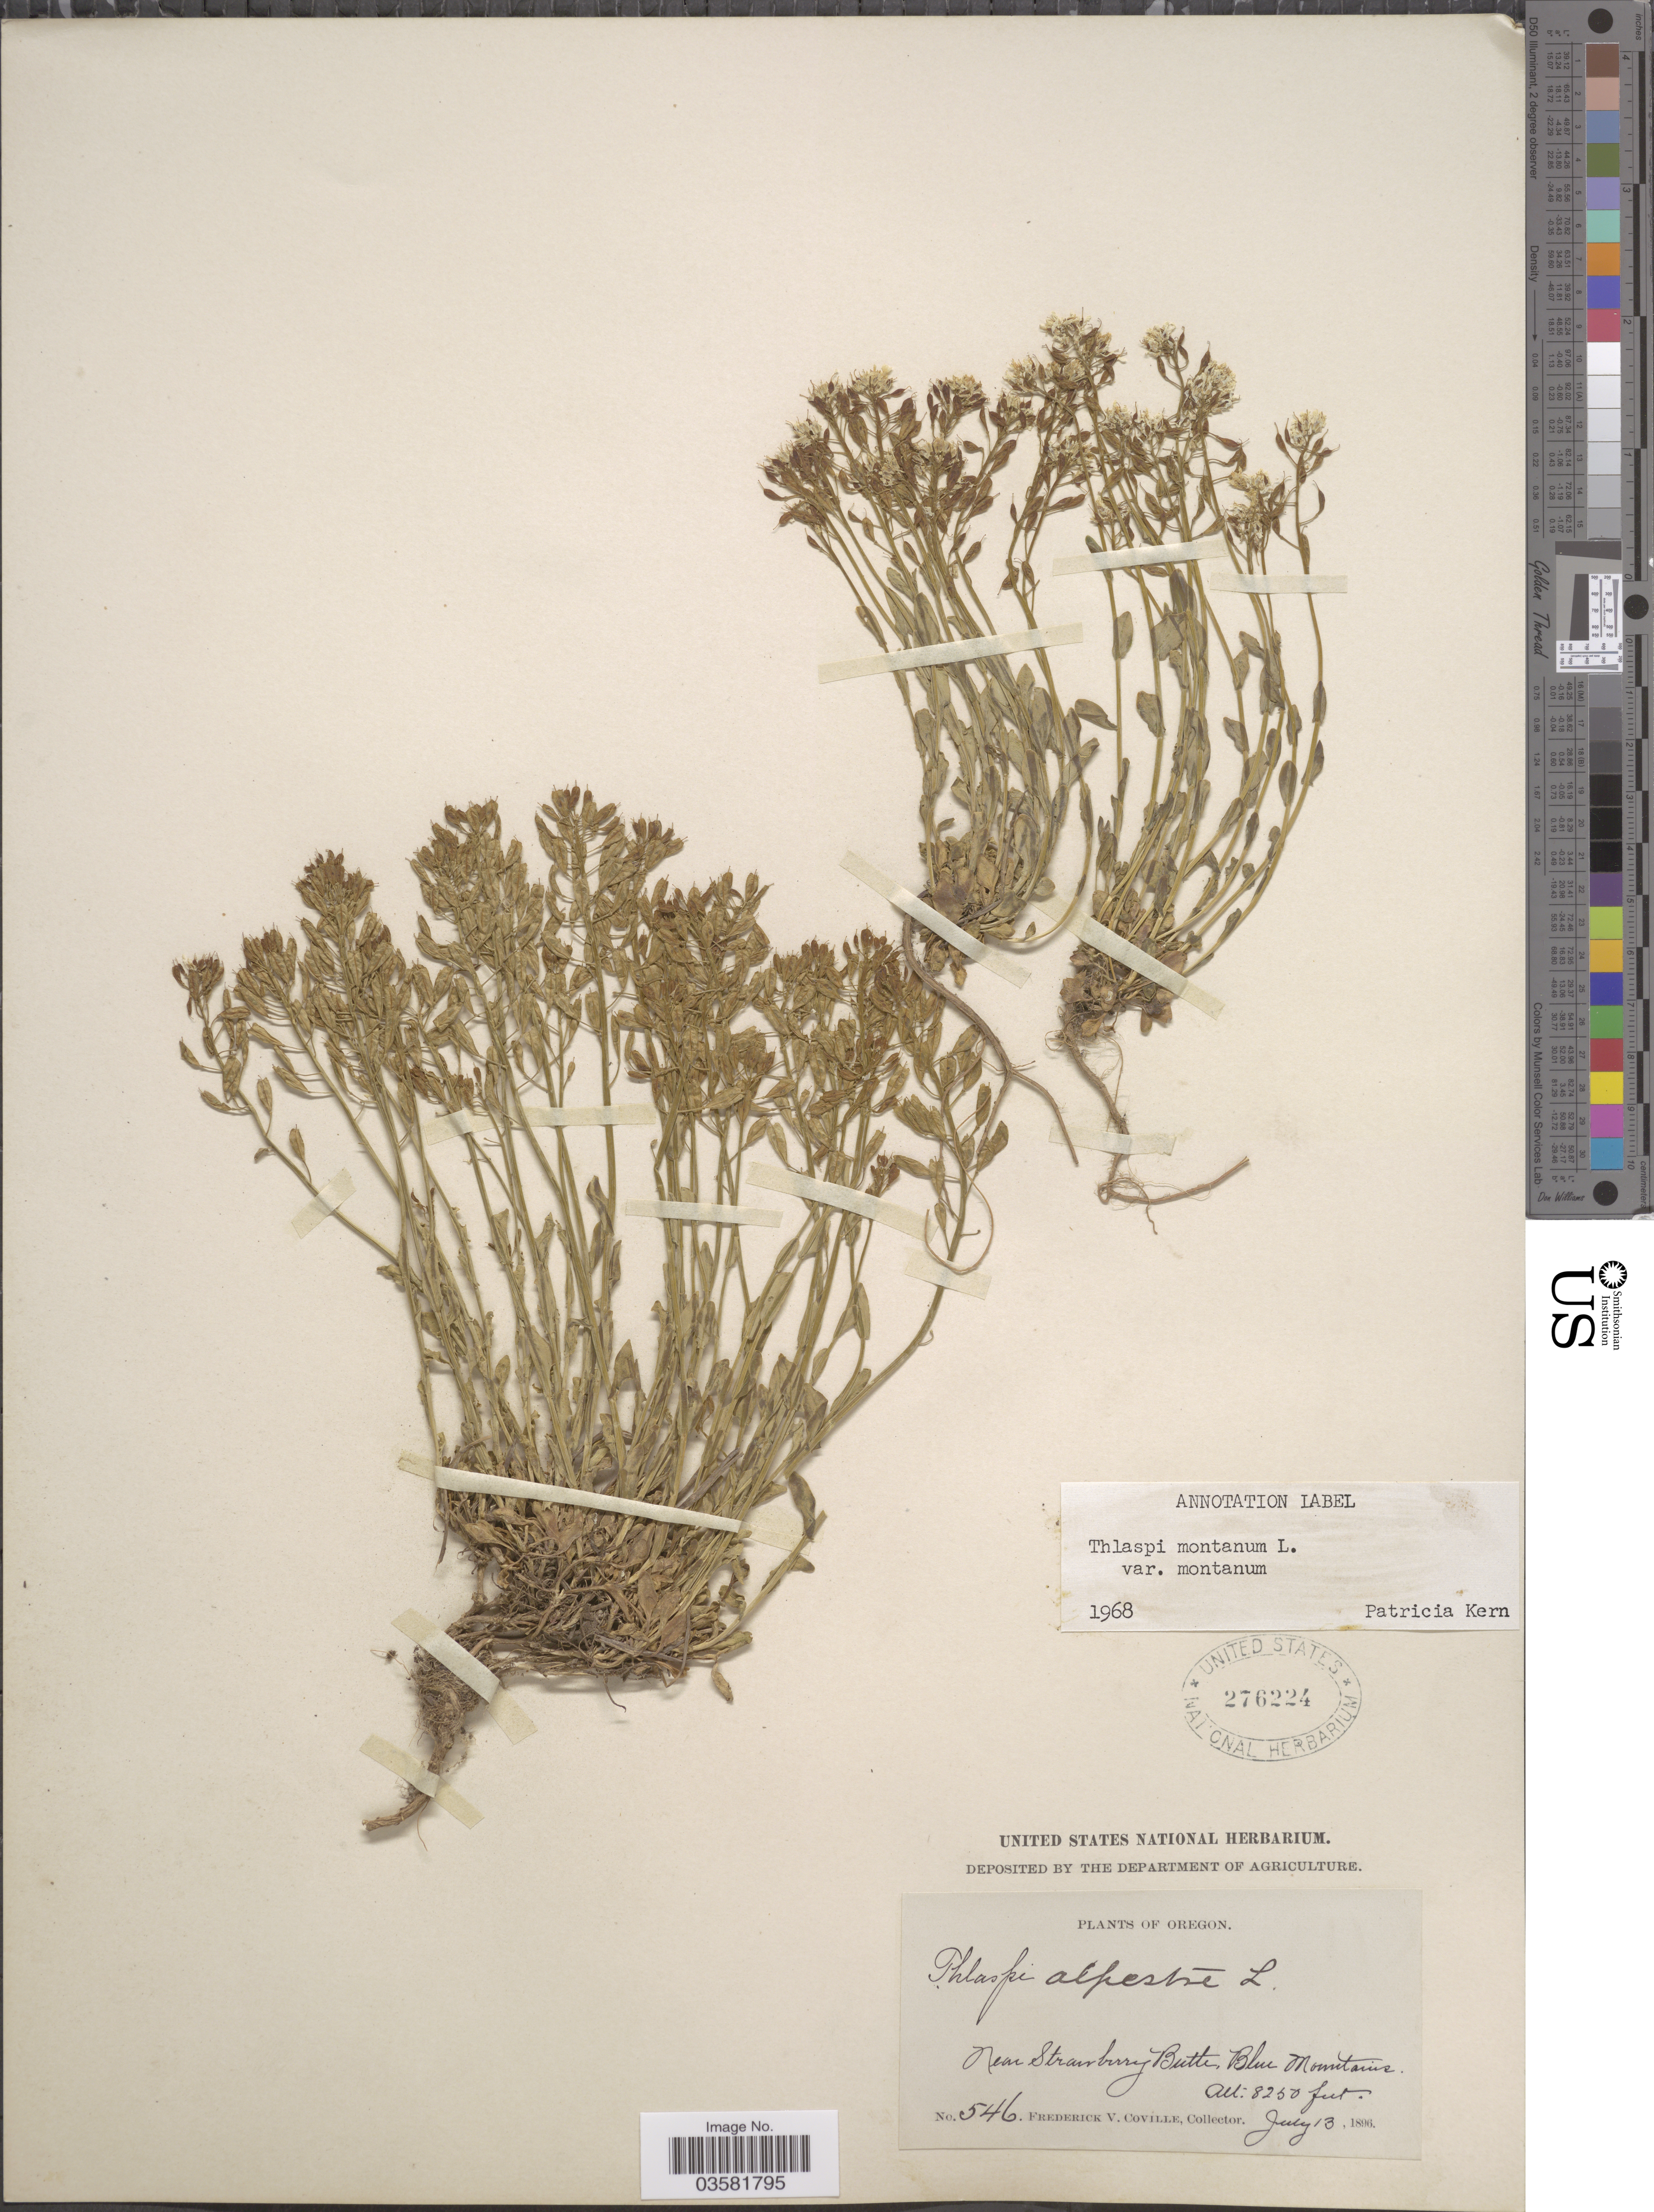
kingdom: Plantae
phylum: Tracheophyta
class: Magnoliopsida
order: Brassicales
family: Brassicaceae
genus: Thlaspi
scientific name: Thlaspi montanum var. montanum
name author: L.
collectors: F. V. Coville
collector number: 546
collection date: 1896-07-13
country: United States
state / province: Oregon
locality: Near Strawberry Butte, Blue Mountains.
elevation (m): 2515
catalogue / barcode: US 276224